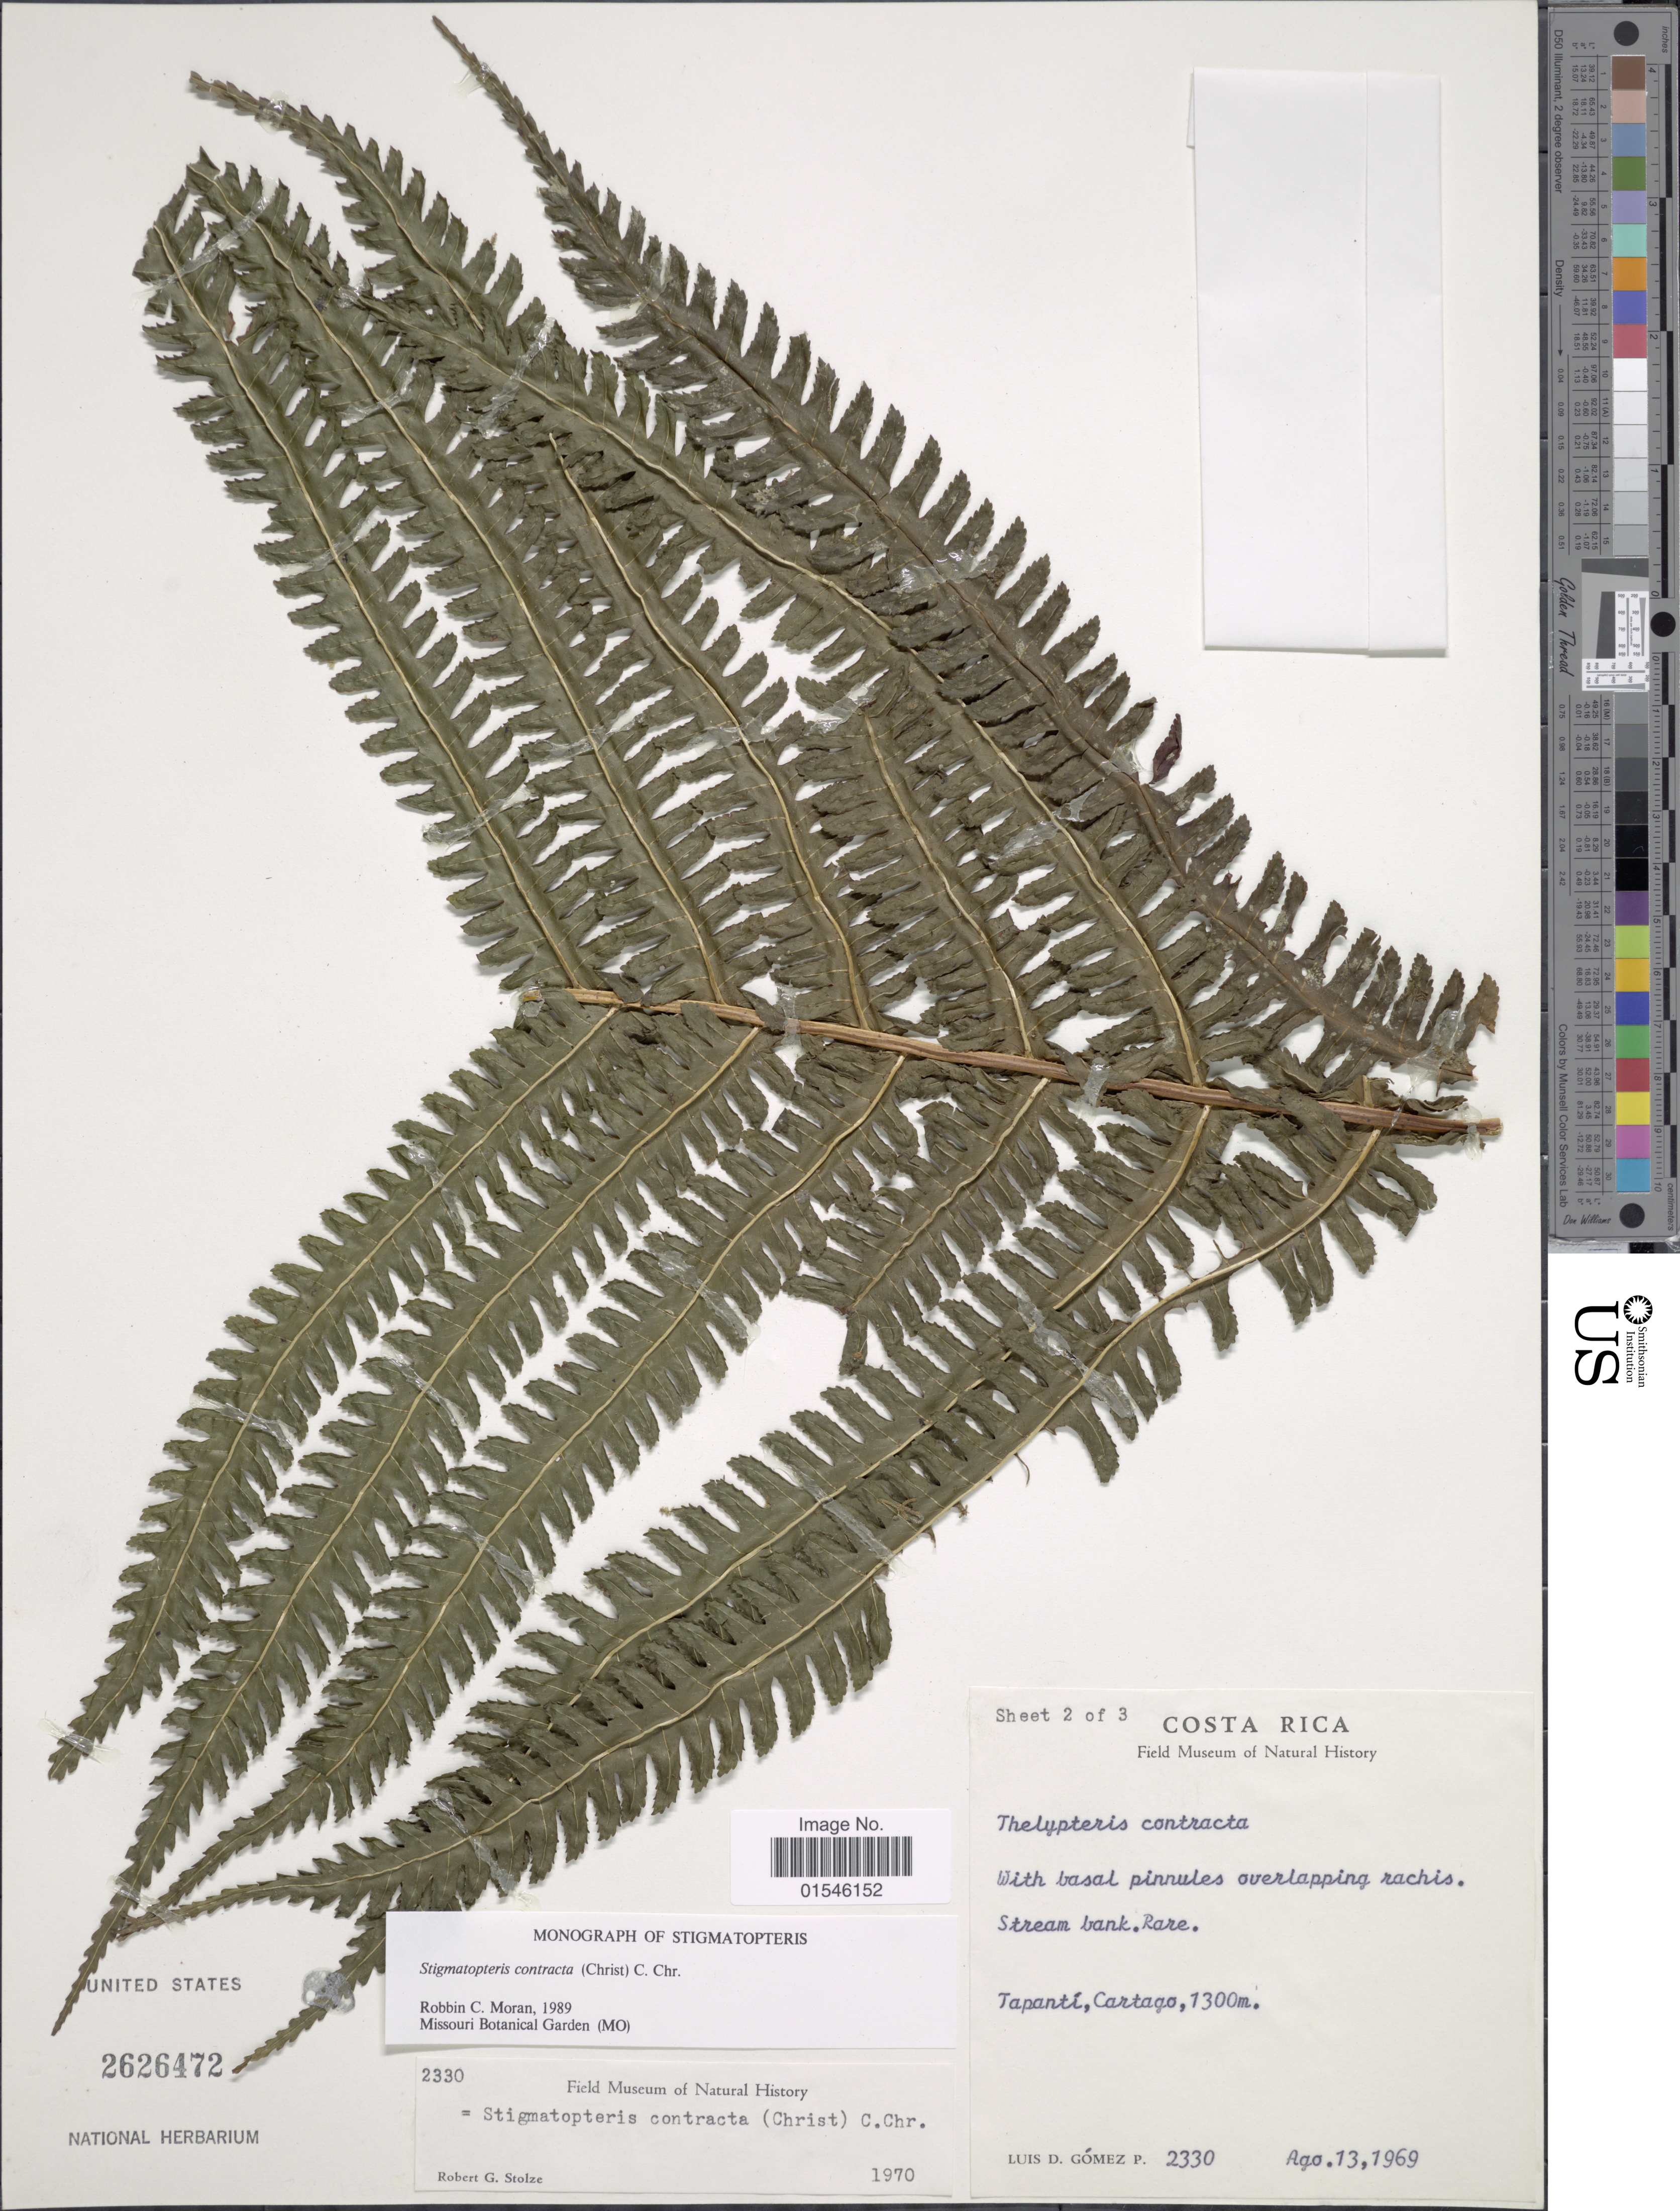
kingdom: Plantae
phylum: Tracheophyta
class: Polypodiopsida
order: Polypodiales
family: Dryopteridaceae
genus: Stigmatopteris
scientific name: Stigmatopteris contracta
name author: (Christ) C. Chr.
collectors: L. D. Gómez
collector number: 2330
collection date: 1969-08-13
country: Costa Rica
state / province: Cartago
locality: Tapantí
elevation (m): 1300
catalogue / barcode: US 2626472